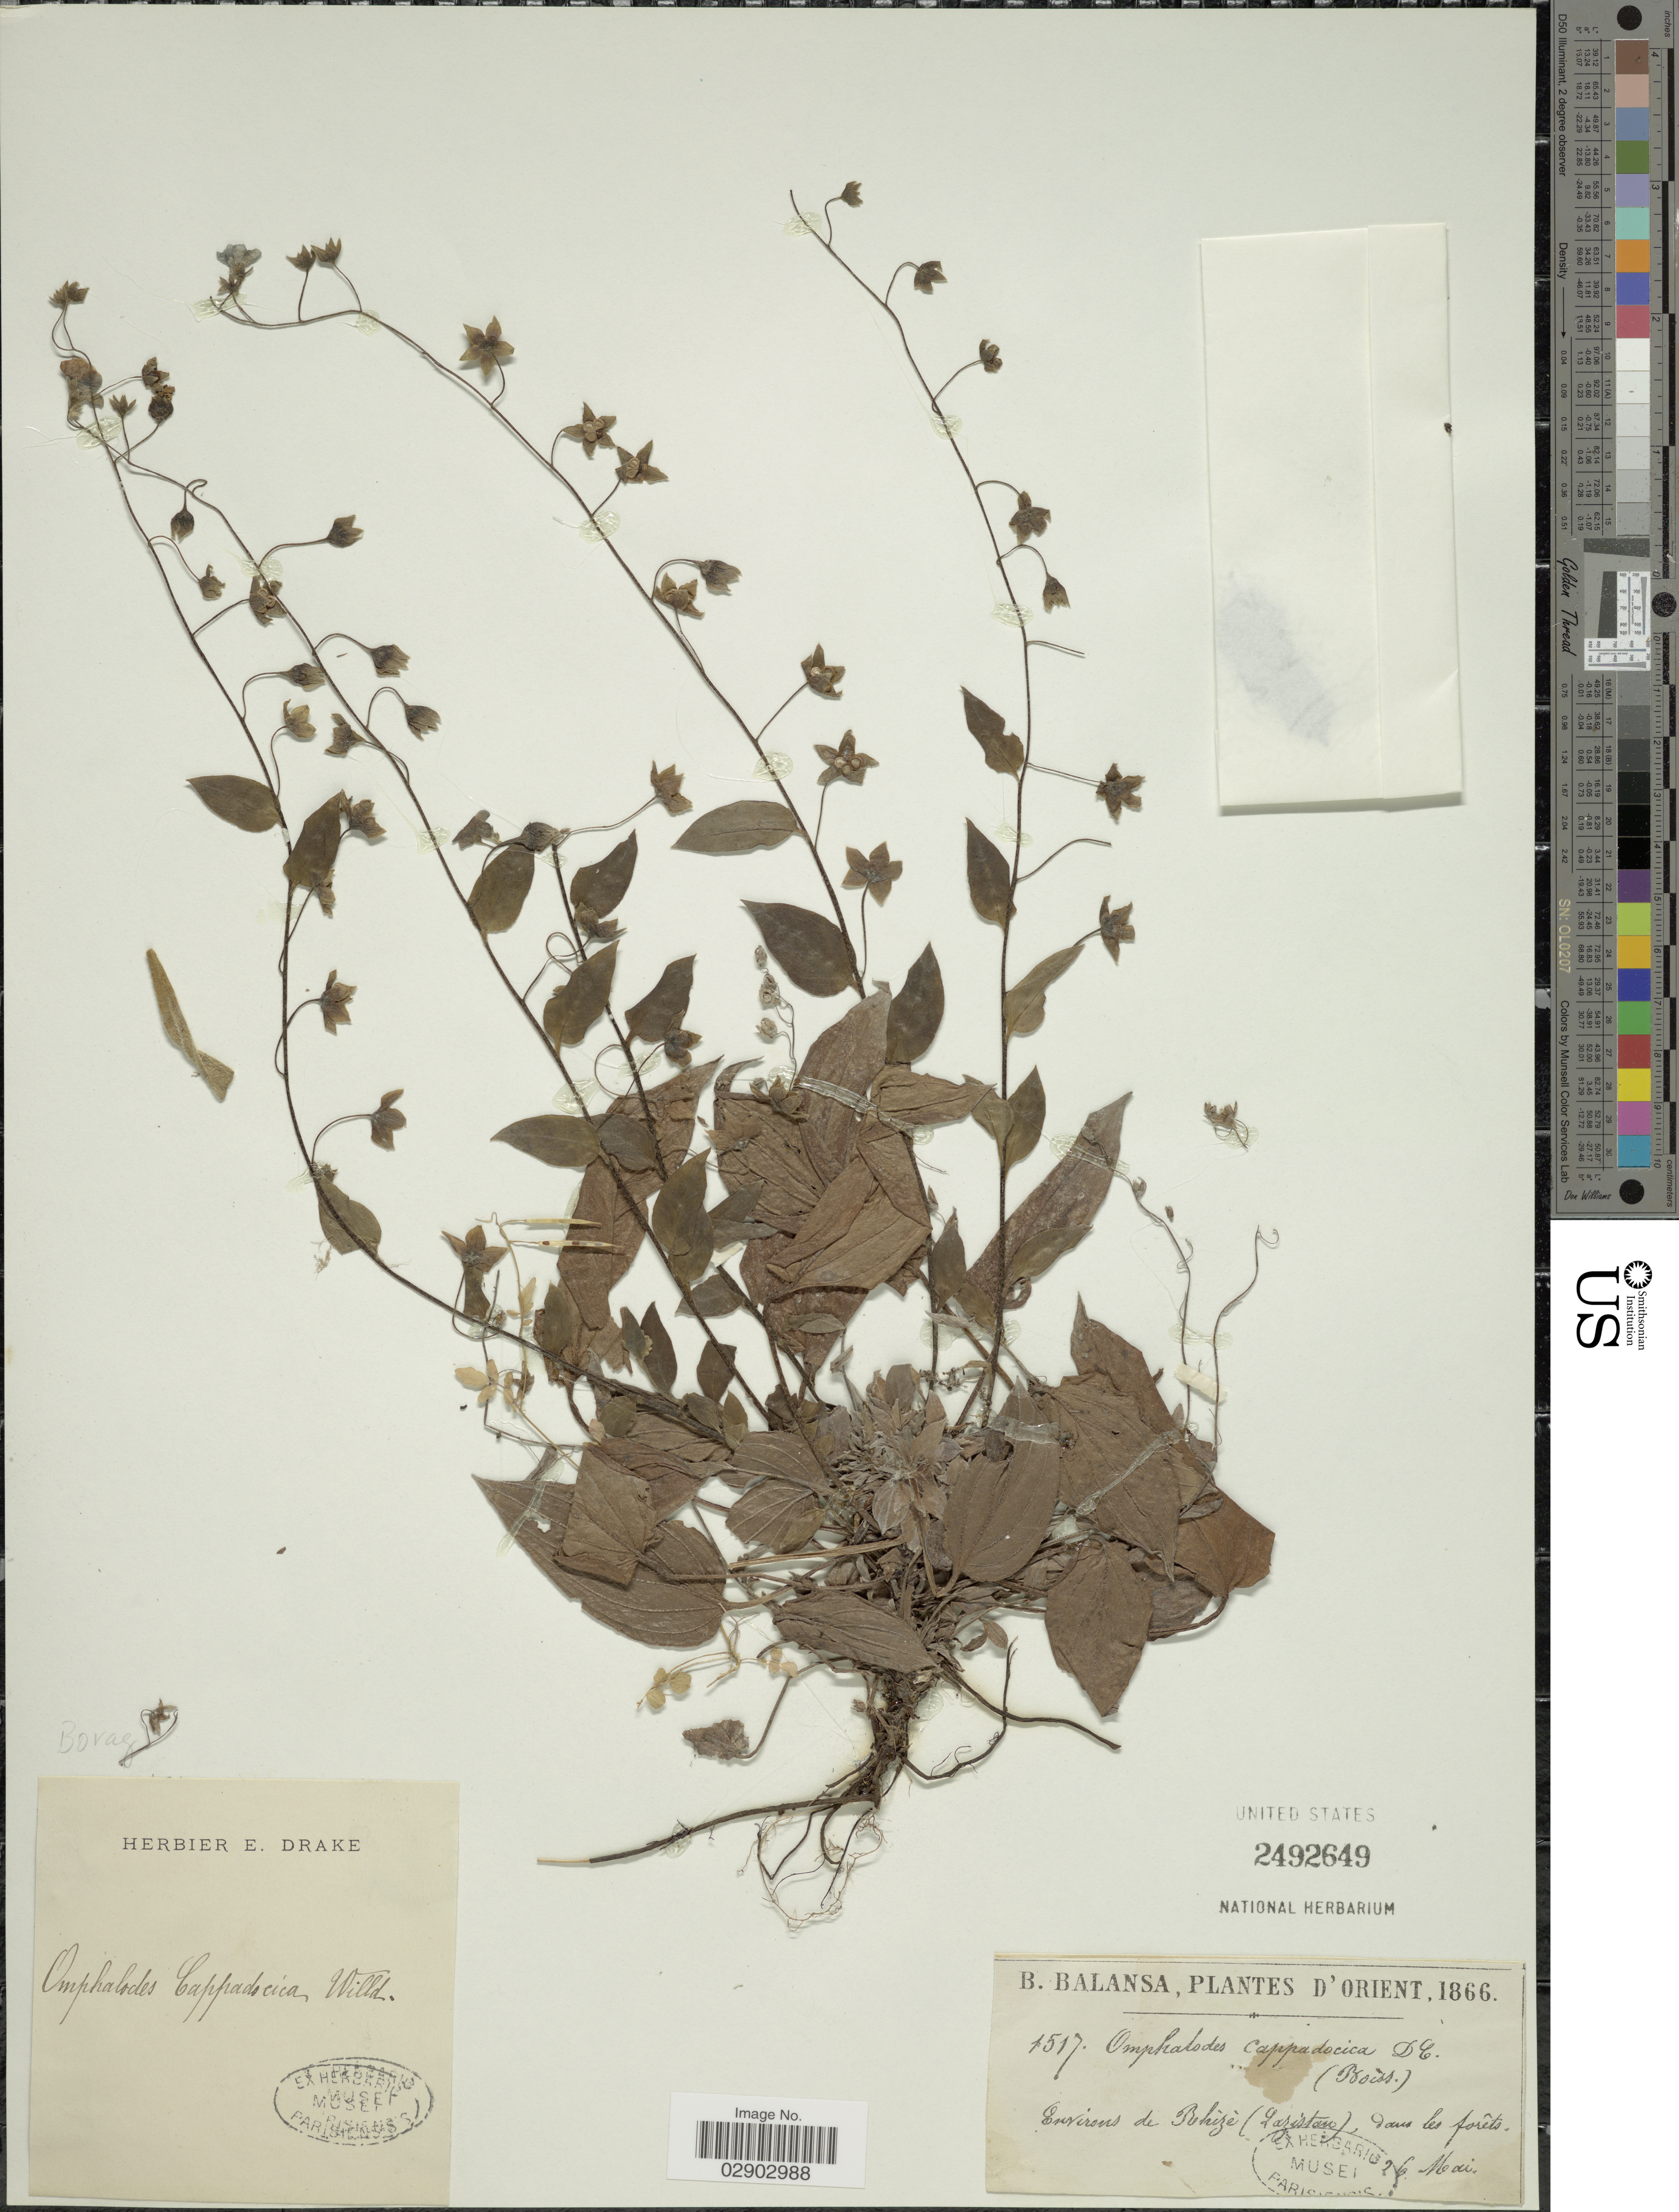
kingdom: Plantae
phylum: Tracheophyta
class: Magnoliopsida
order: Boraginales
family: Boraginaceae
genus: Omphalodes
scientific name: Omphalodes cappadocica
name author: DC.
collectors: B. Balansa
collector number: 1517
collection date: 1866-05-26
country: Turkey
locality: Orient. Environs de Rhizè (Lazistan), dans les forêts.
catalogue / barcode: US 2492649